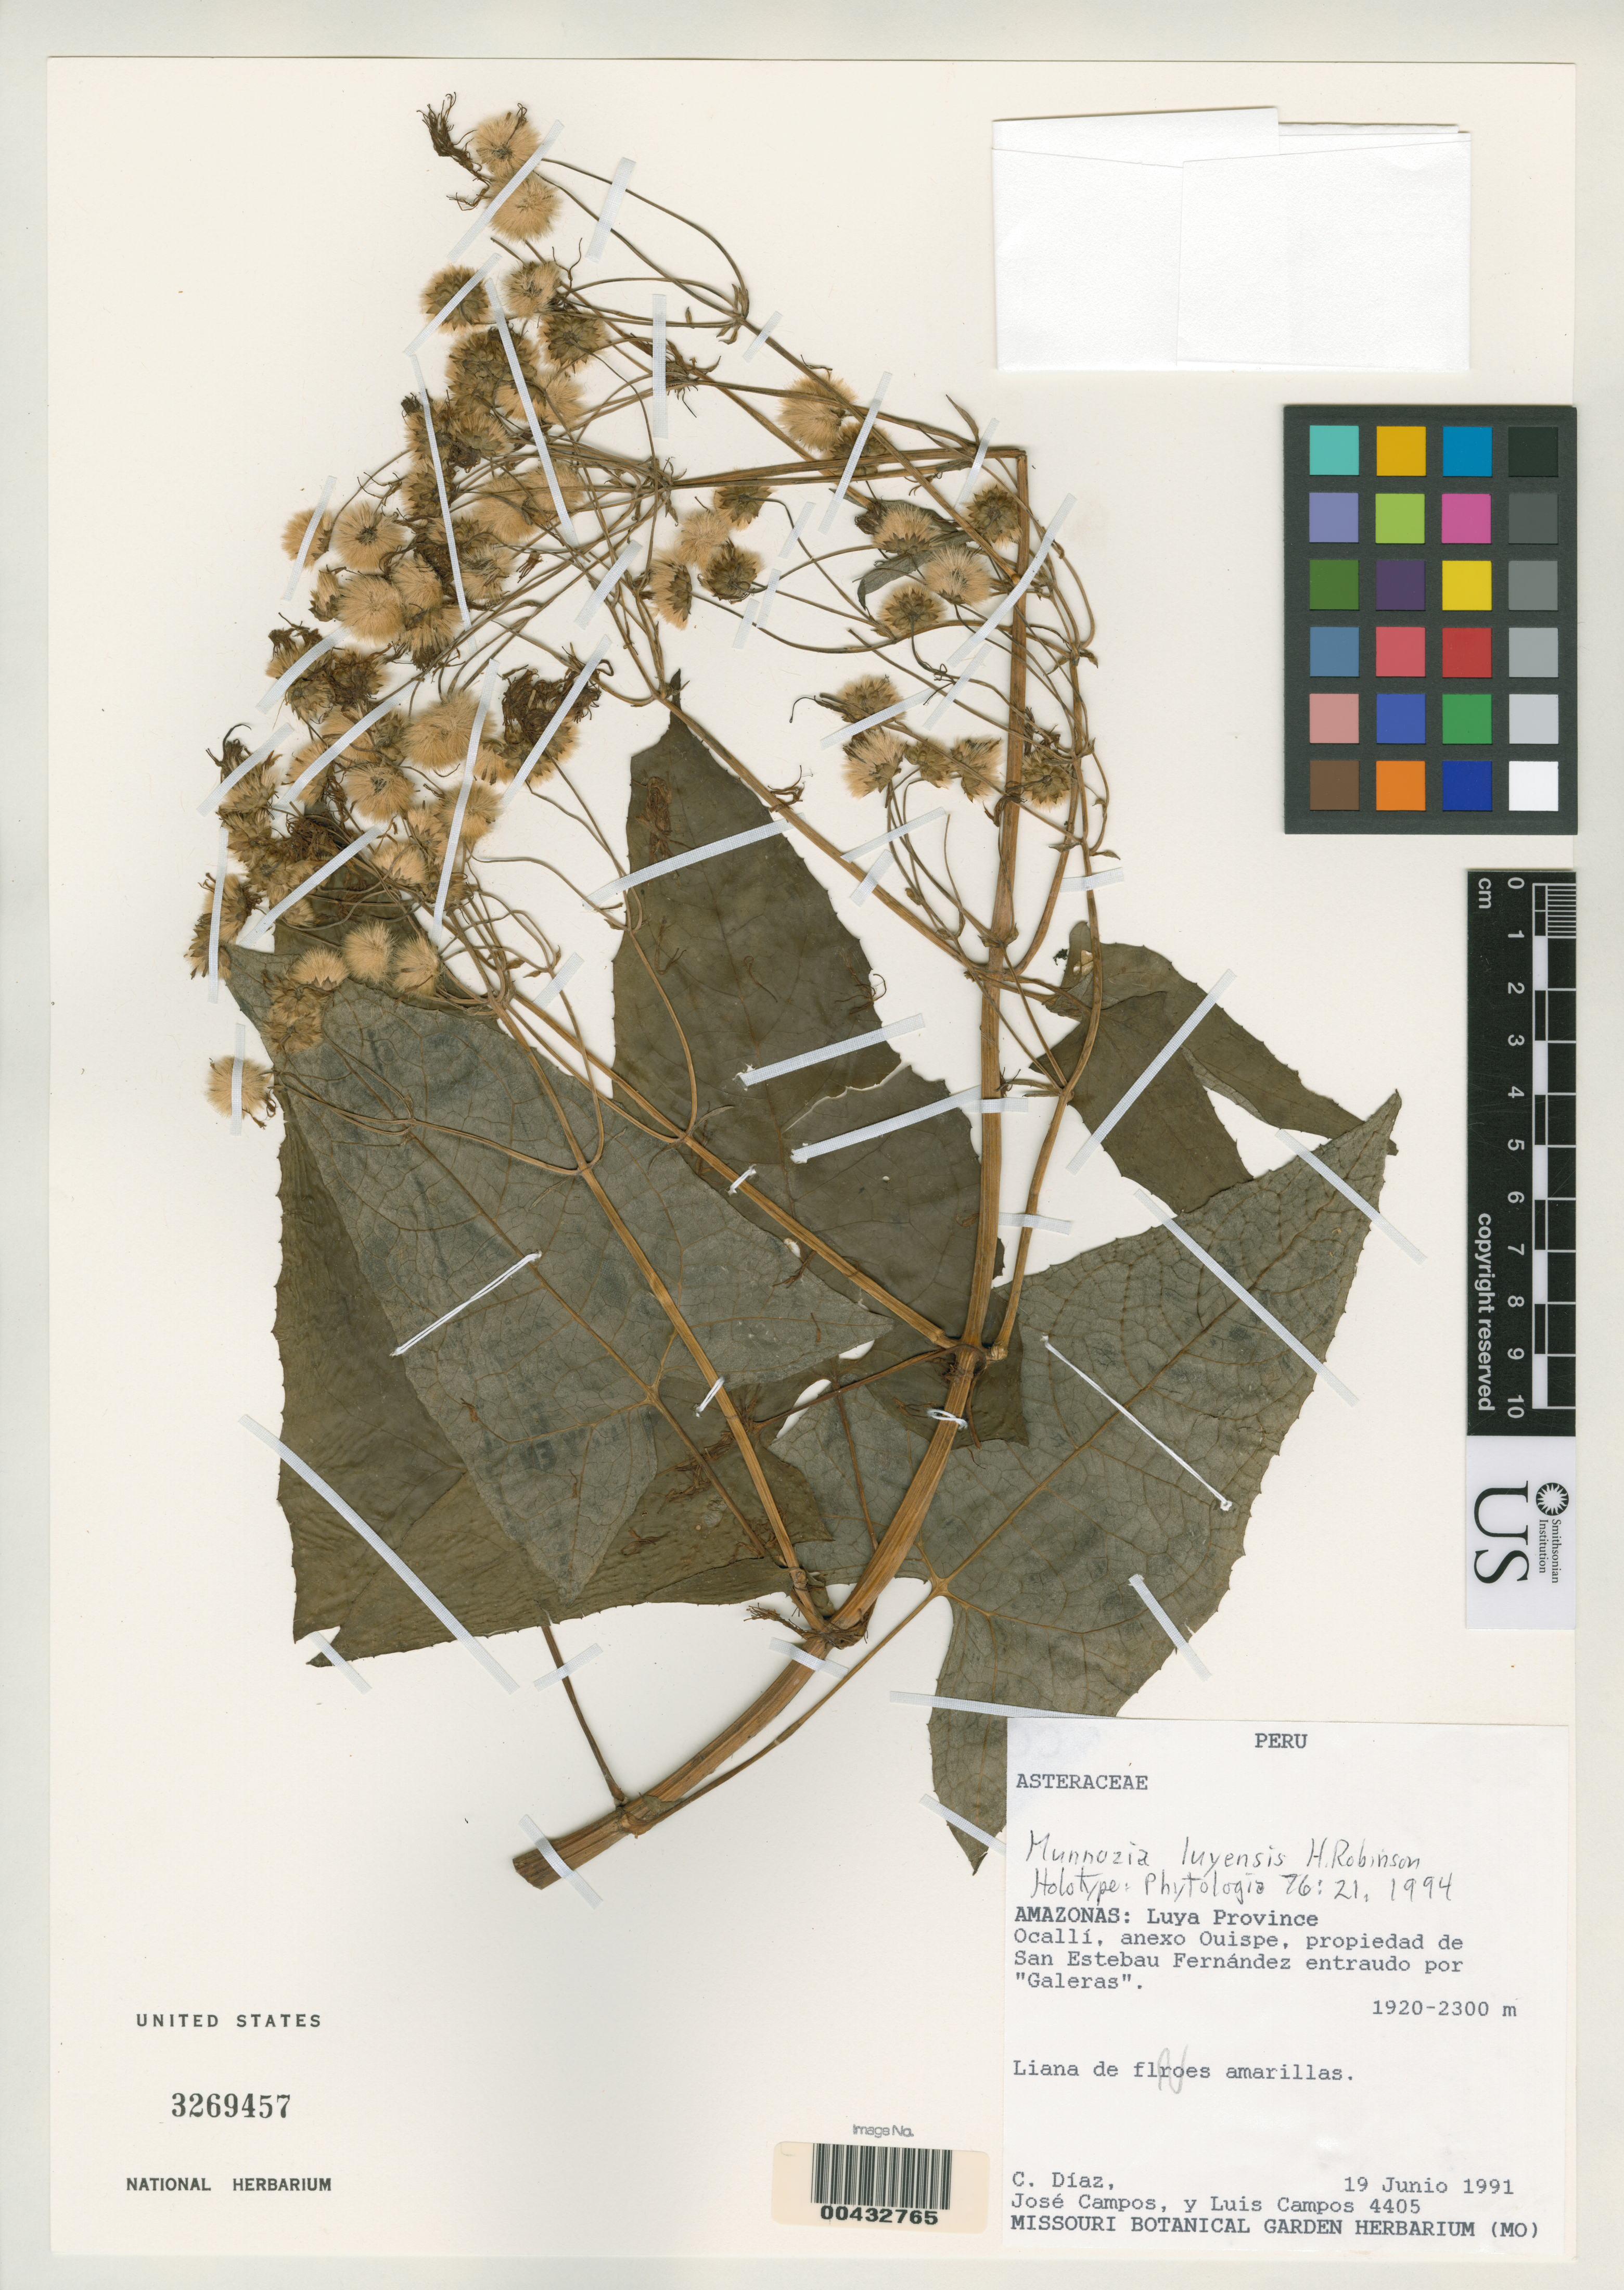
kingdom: Plantae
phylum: Tracheophyta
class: Magnoliopsida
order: Asterales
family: Asteraceae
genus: Munnozia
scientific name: Munnozia luyensis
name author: H. Rob.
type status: Holotype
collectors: C. Diaz Santibanez, J. Campos & L. Campos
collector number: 4405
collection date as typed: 19 Jun 1991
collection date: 1991-06-19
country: Peru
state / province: Amazonas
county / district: Luya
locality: Ocallí, Anexo Ouispe, propiedad de San Esteban Fernandez entrando por "Galeros"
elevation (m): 1900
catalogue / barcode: US 3269457